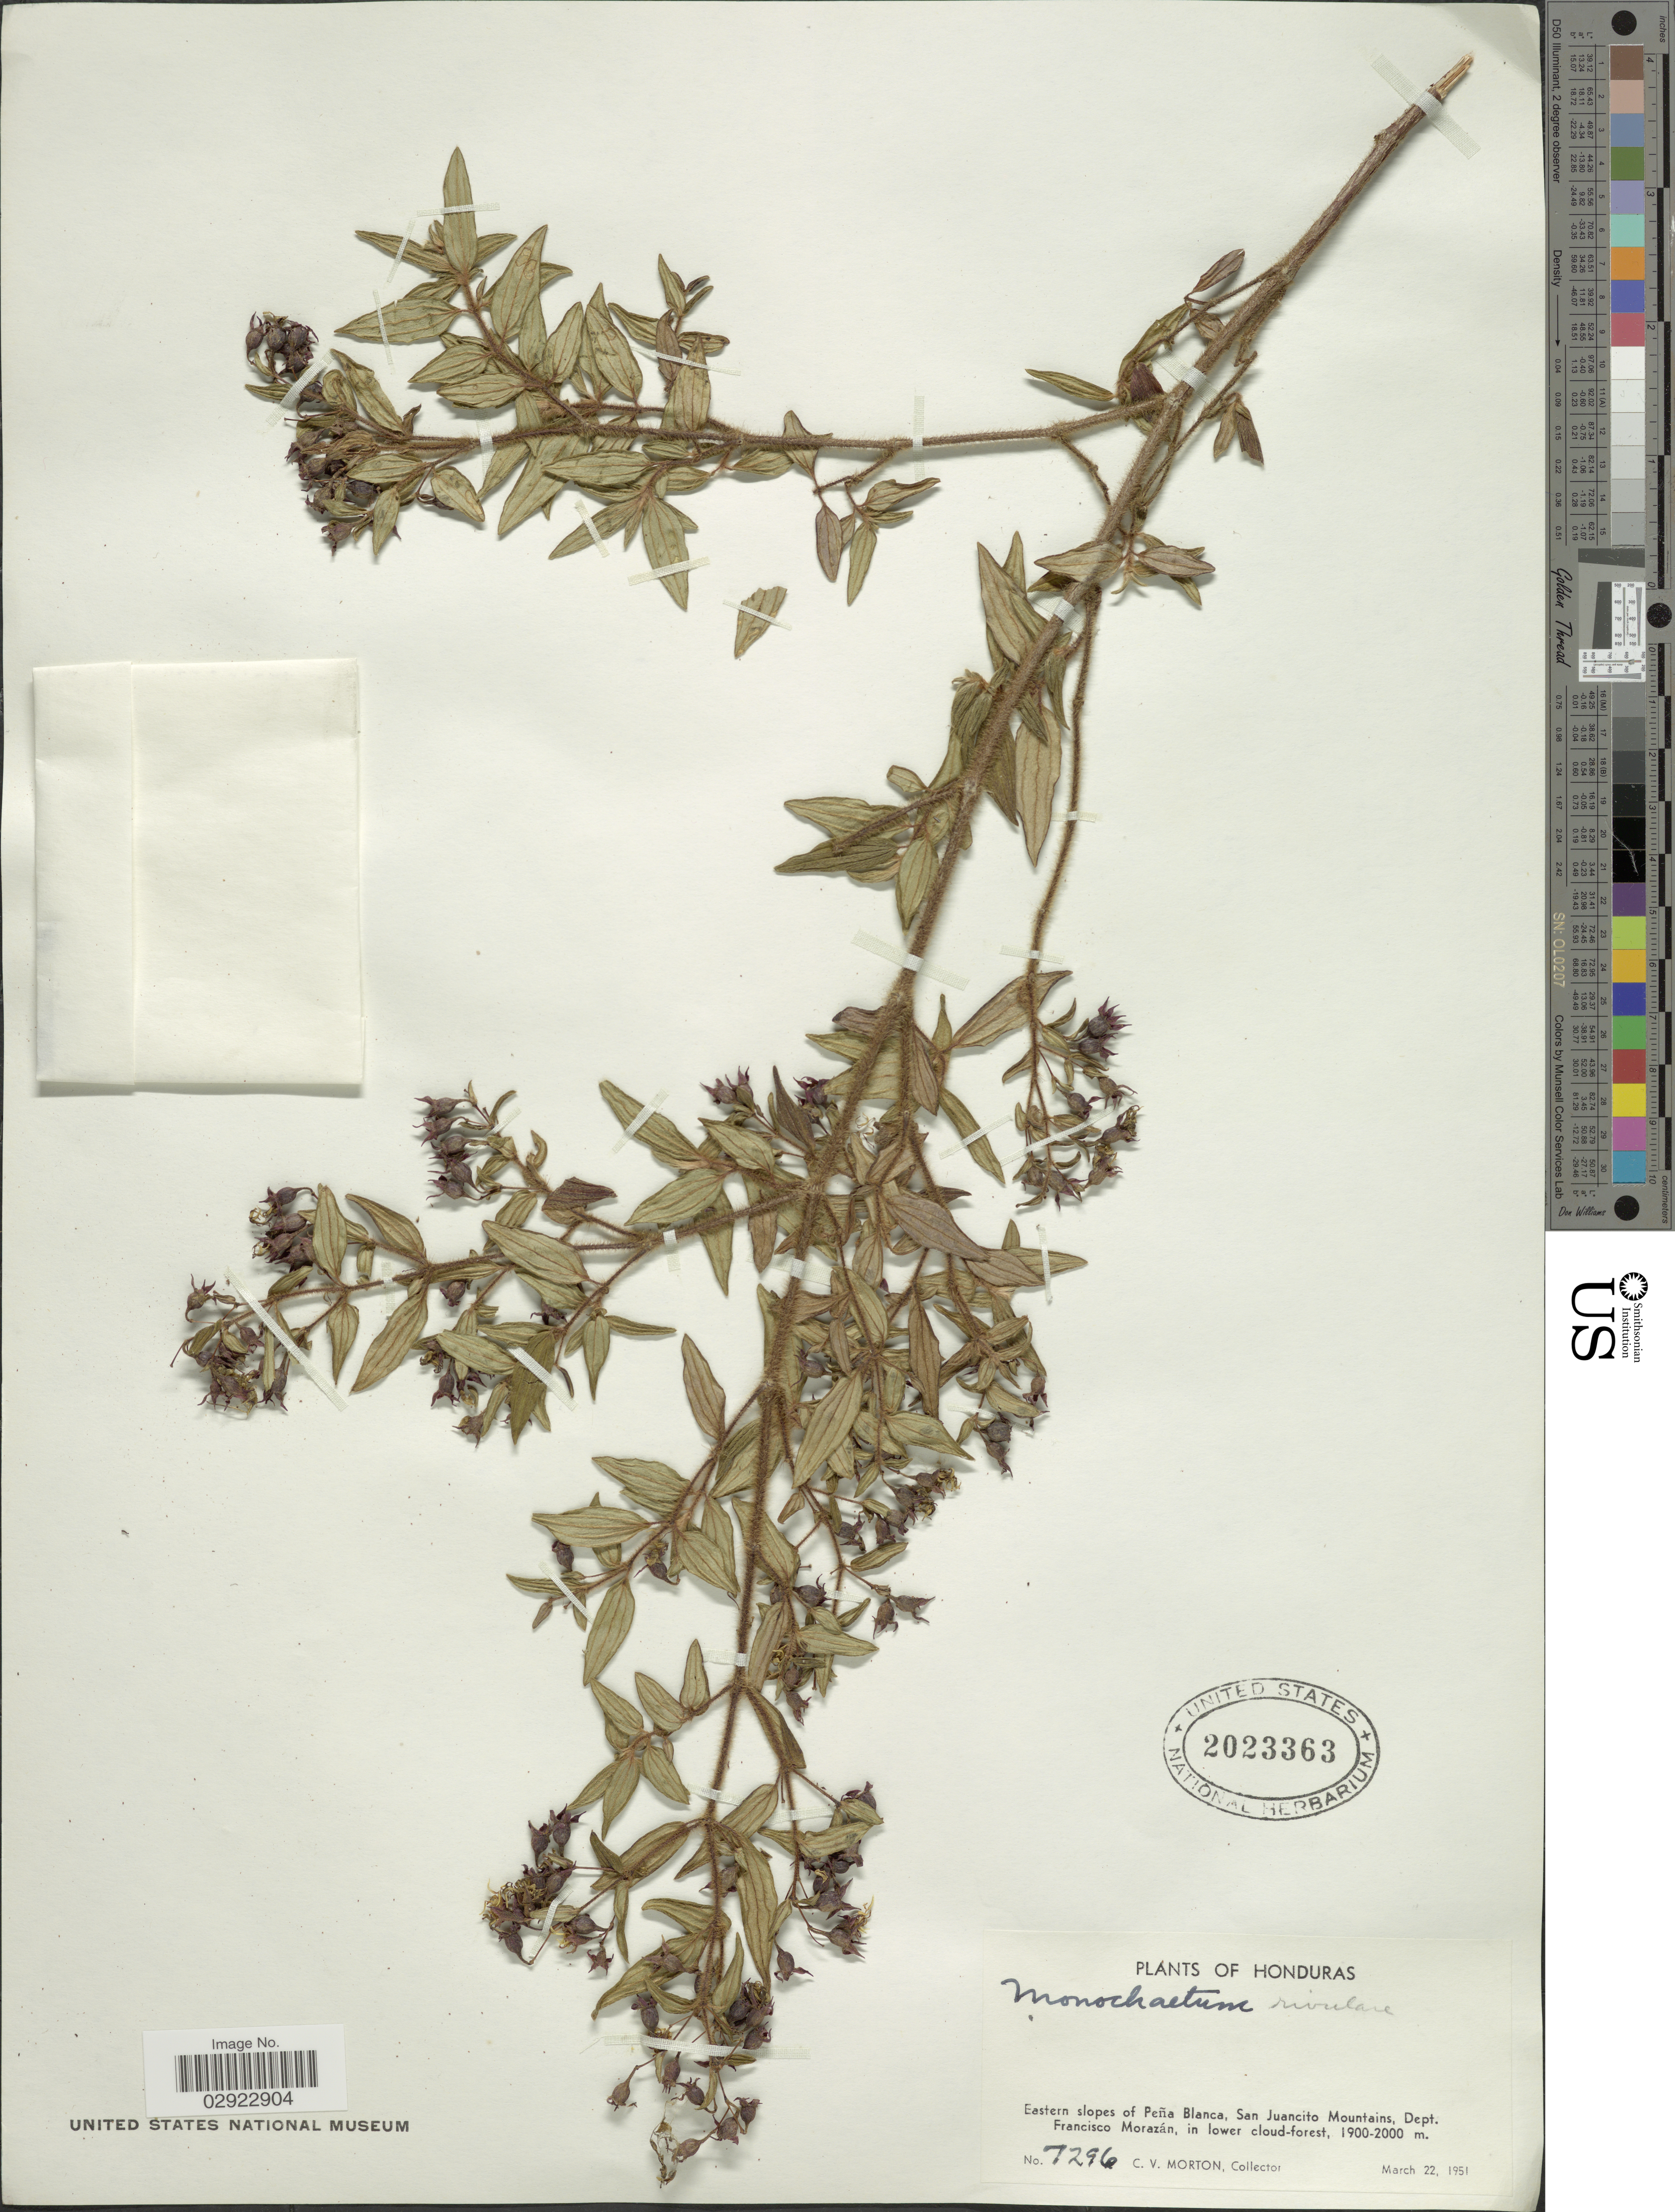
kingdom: Plantae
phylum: Tracheophyta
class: Magnoliopsida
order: Myrtales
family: Melastomataceae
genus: Monochaetum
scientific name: Monochaetum floribundum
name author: (Schltdl.) Naudin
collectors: C. V. Morton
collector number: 7296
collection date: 1951-03-22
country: Honduras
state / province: Fco. Morazán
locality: Eastern slopes of Peña Blanca, San Juancito Mountains, Dept. Francisco Morazán.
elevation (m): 1900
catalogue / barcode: US 2023363